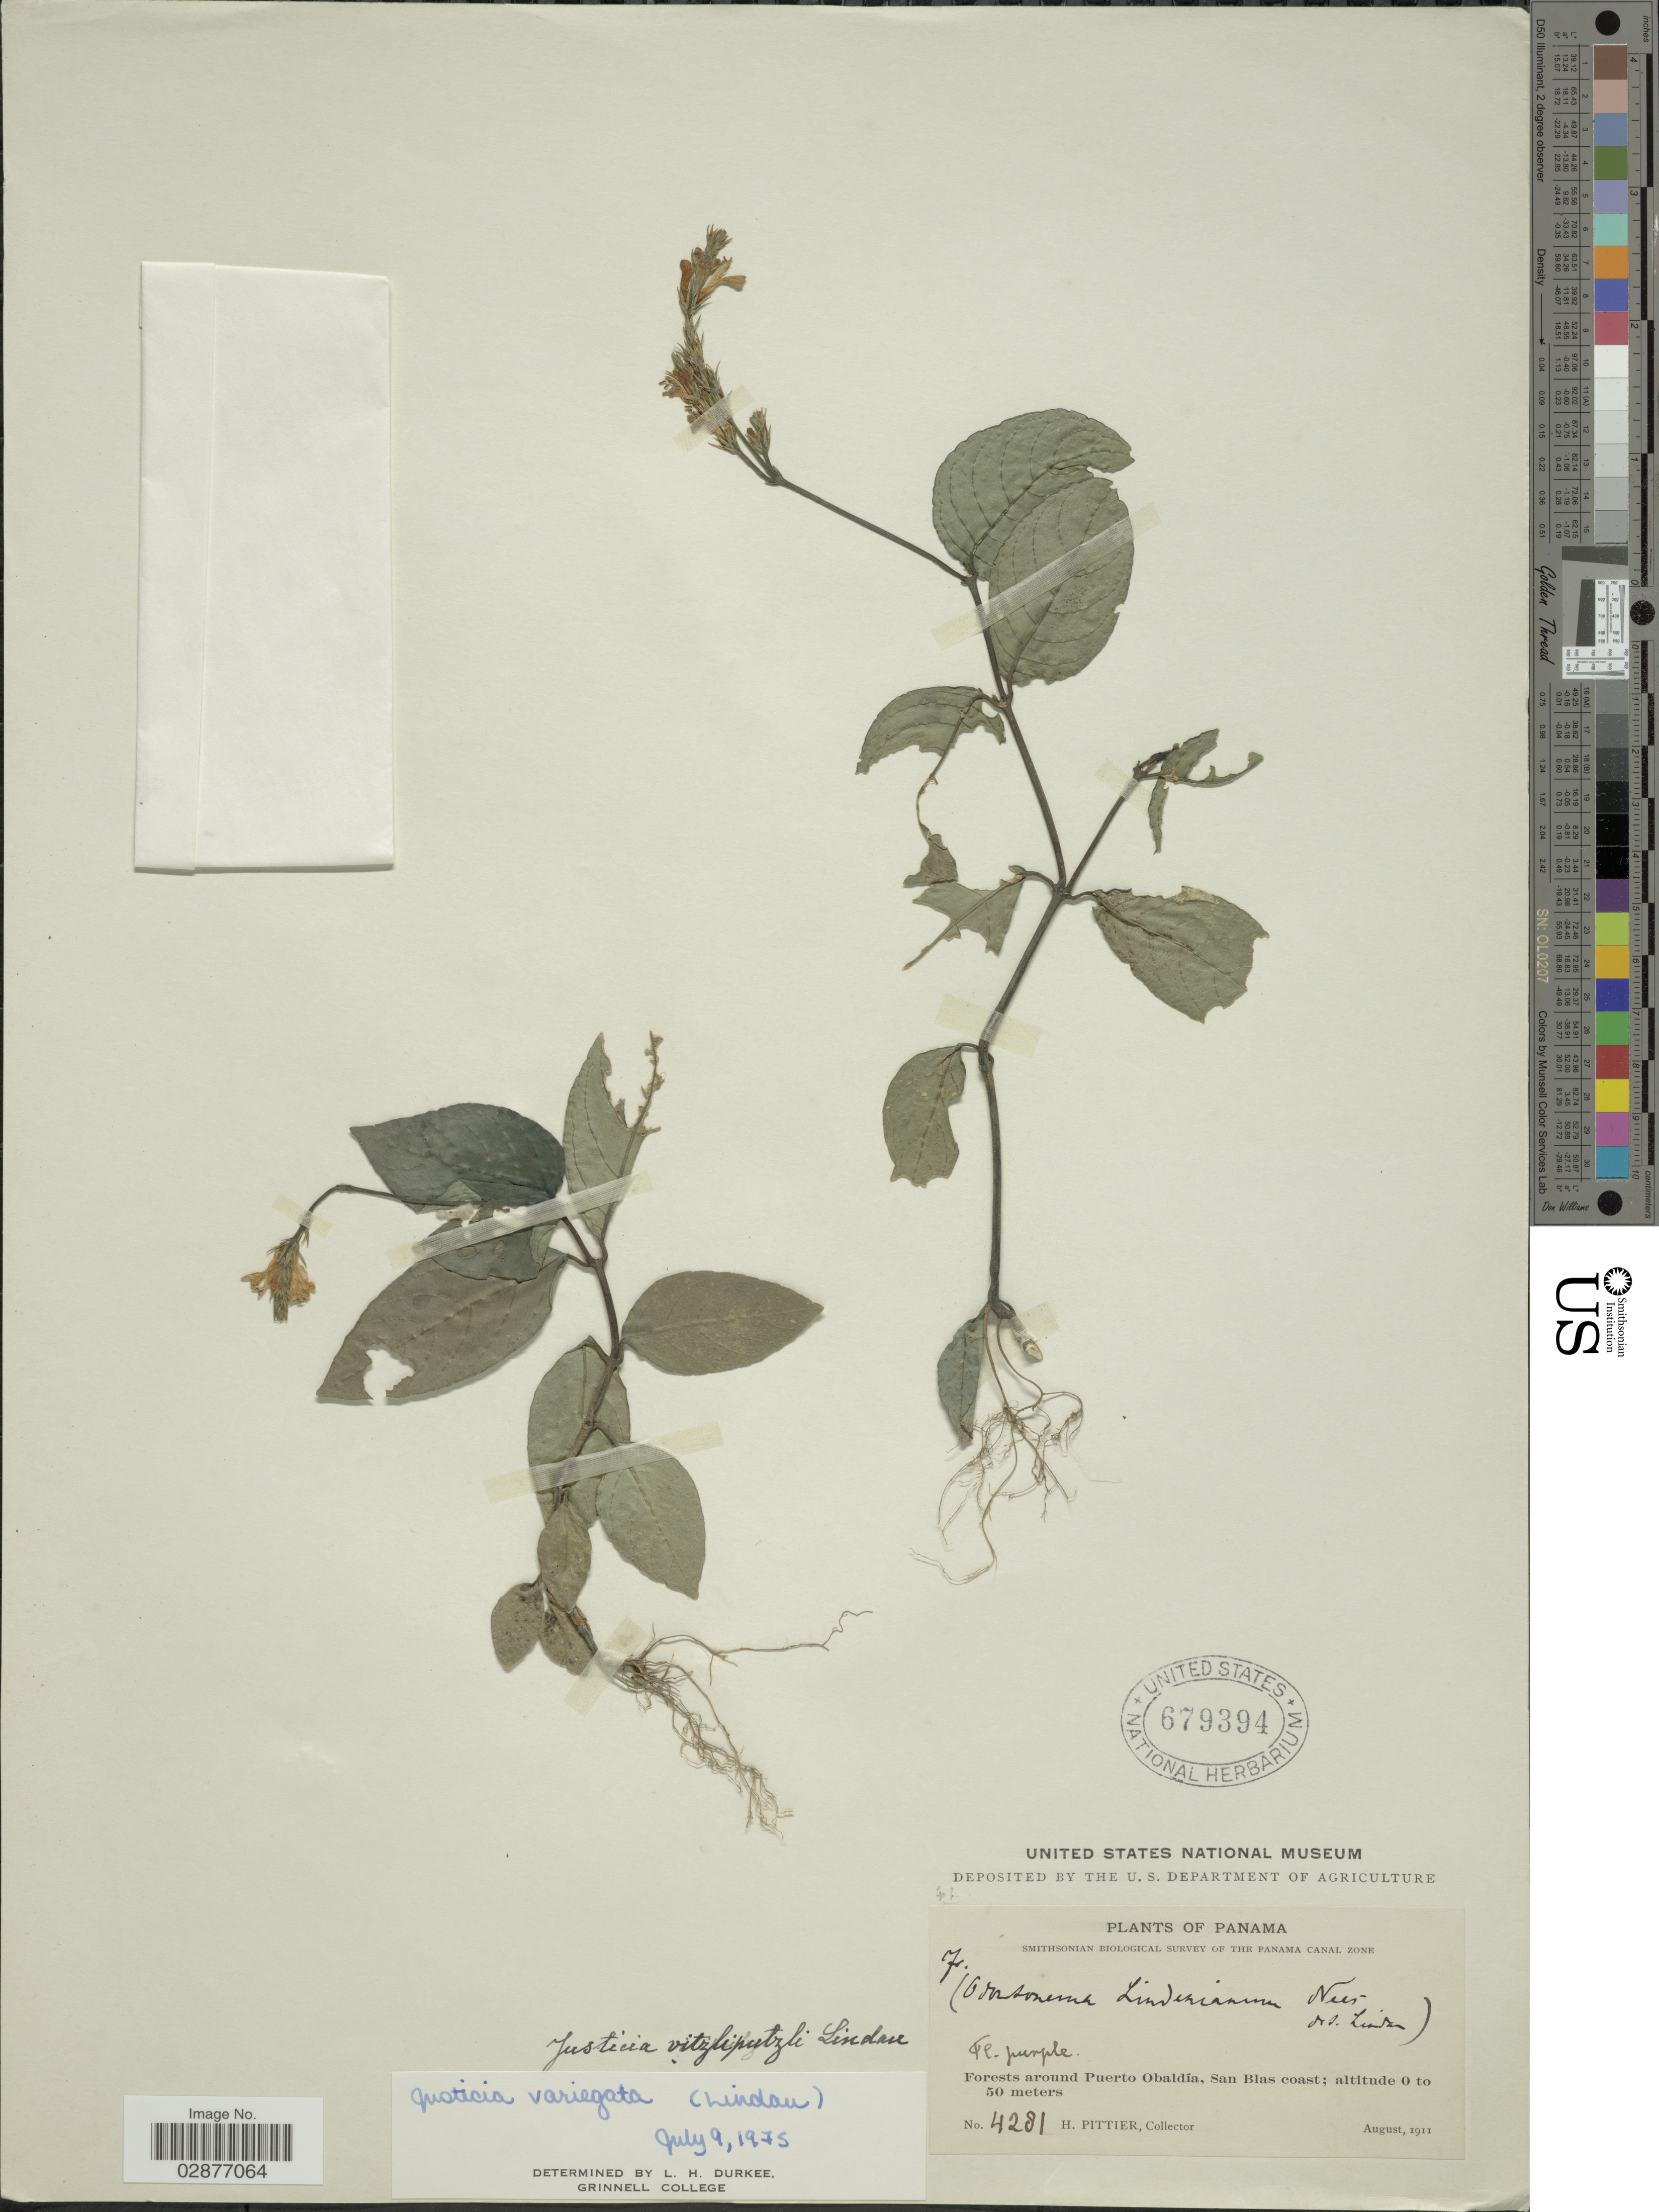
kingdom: Plantae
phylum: Tracheophyta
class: Magnoliopsida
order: Lamiales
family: Acanthaceae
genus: Justicia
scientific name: Justicia vitzliputzli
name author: Lindau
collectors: H. F. Pittier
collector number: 4281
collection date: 1911-08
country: Panama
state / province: Kuna Yala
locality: Forests around Puerto Obaldía, San Blas coast.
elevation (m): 0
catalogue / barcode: US 679394